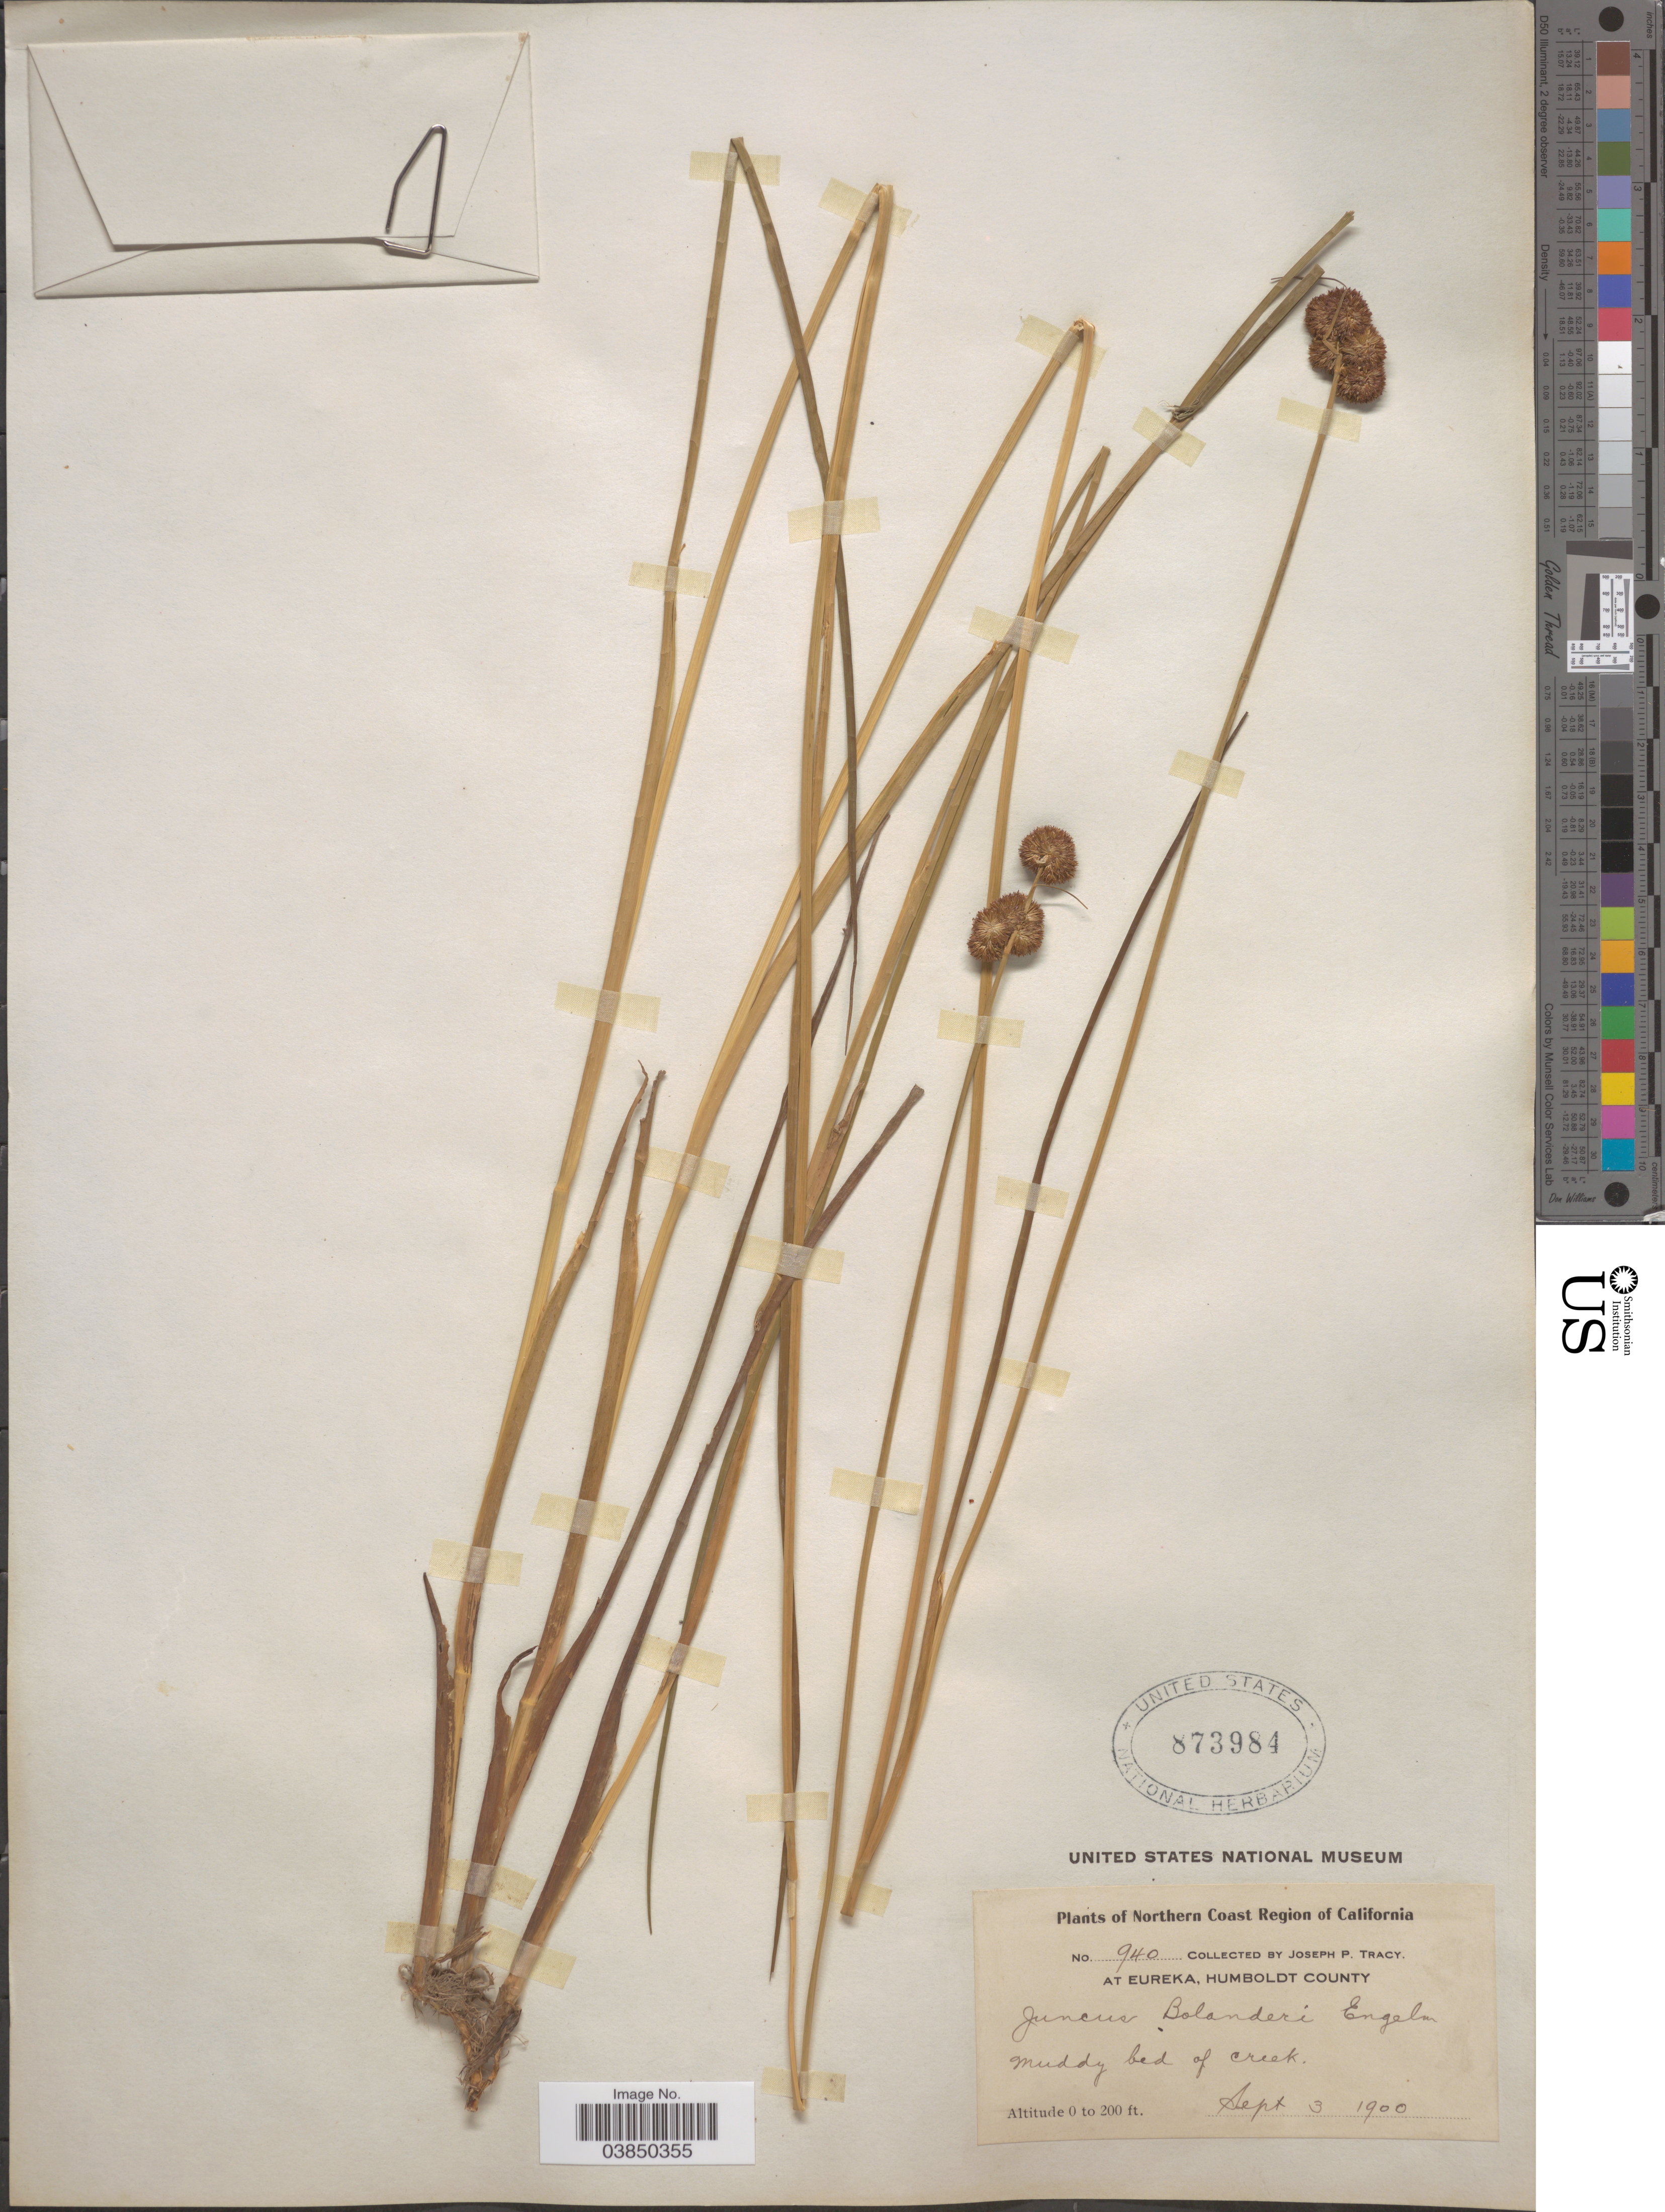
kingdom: Plantae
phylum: Tracheophyta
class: Liliopsida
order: Poales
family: Juncaceae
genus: Juncus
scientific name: Juncus bolanderi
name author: Engelm.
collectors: J. Tracy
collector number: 940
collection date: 1900-09-03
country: United States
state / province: California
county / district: Humboldt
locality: Northern Coast Region. At Eureka, Humboldt County. Muddy bed of creek.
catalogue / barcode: US 873984